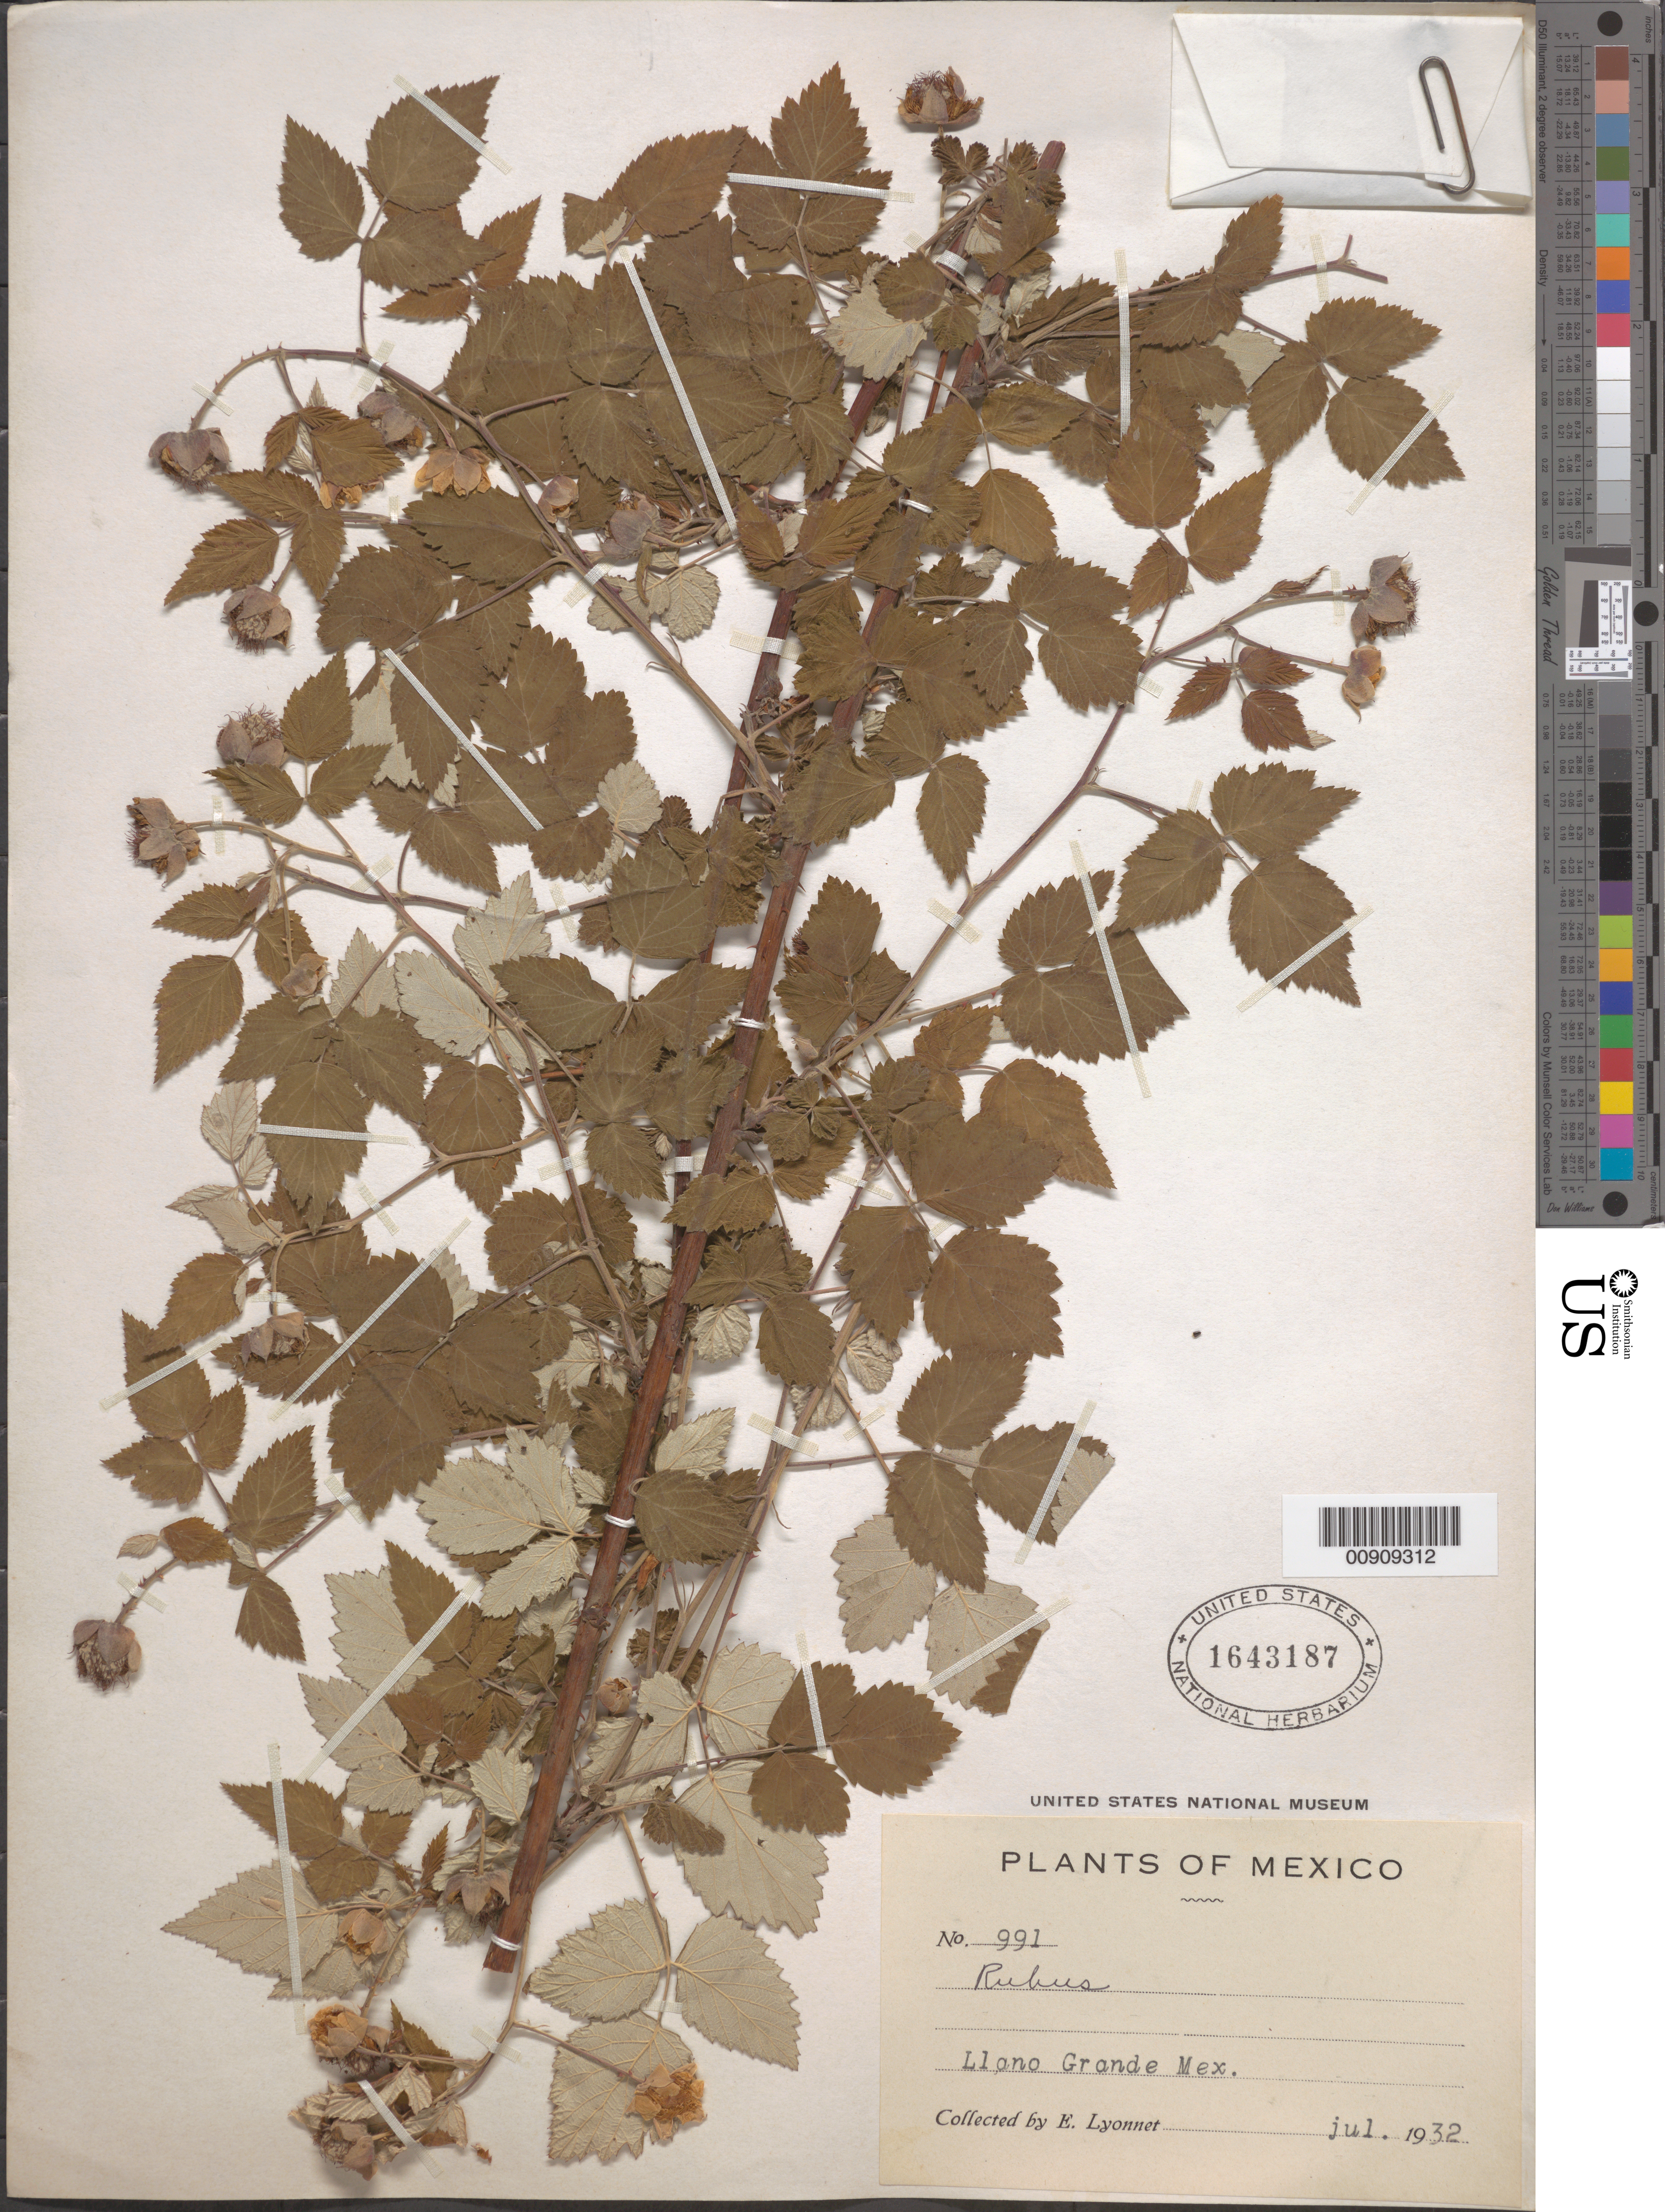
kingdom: Plantae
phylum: Tracheophyta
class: Magnoliopsida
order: Rosales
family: Rosaceae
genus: Rubus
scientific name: Rubus sp.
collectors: Bro. E. Lyonnet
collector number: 991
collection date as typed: Jul 1932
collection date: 1932-07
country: Mexico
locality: Llano Grande, Mexico.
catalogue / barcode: US 1643187